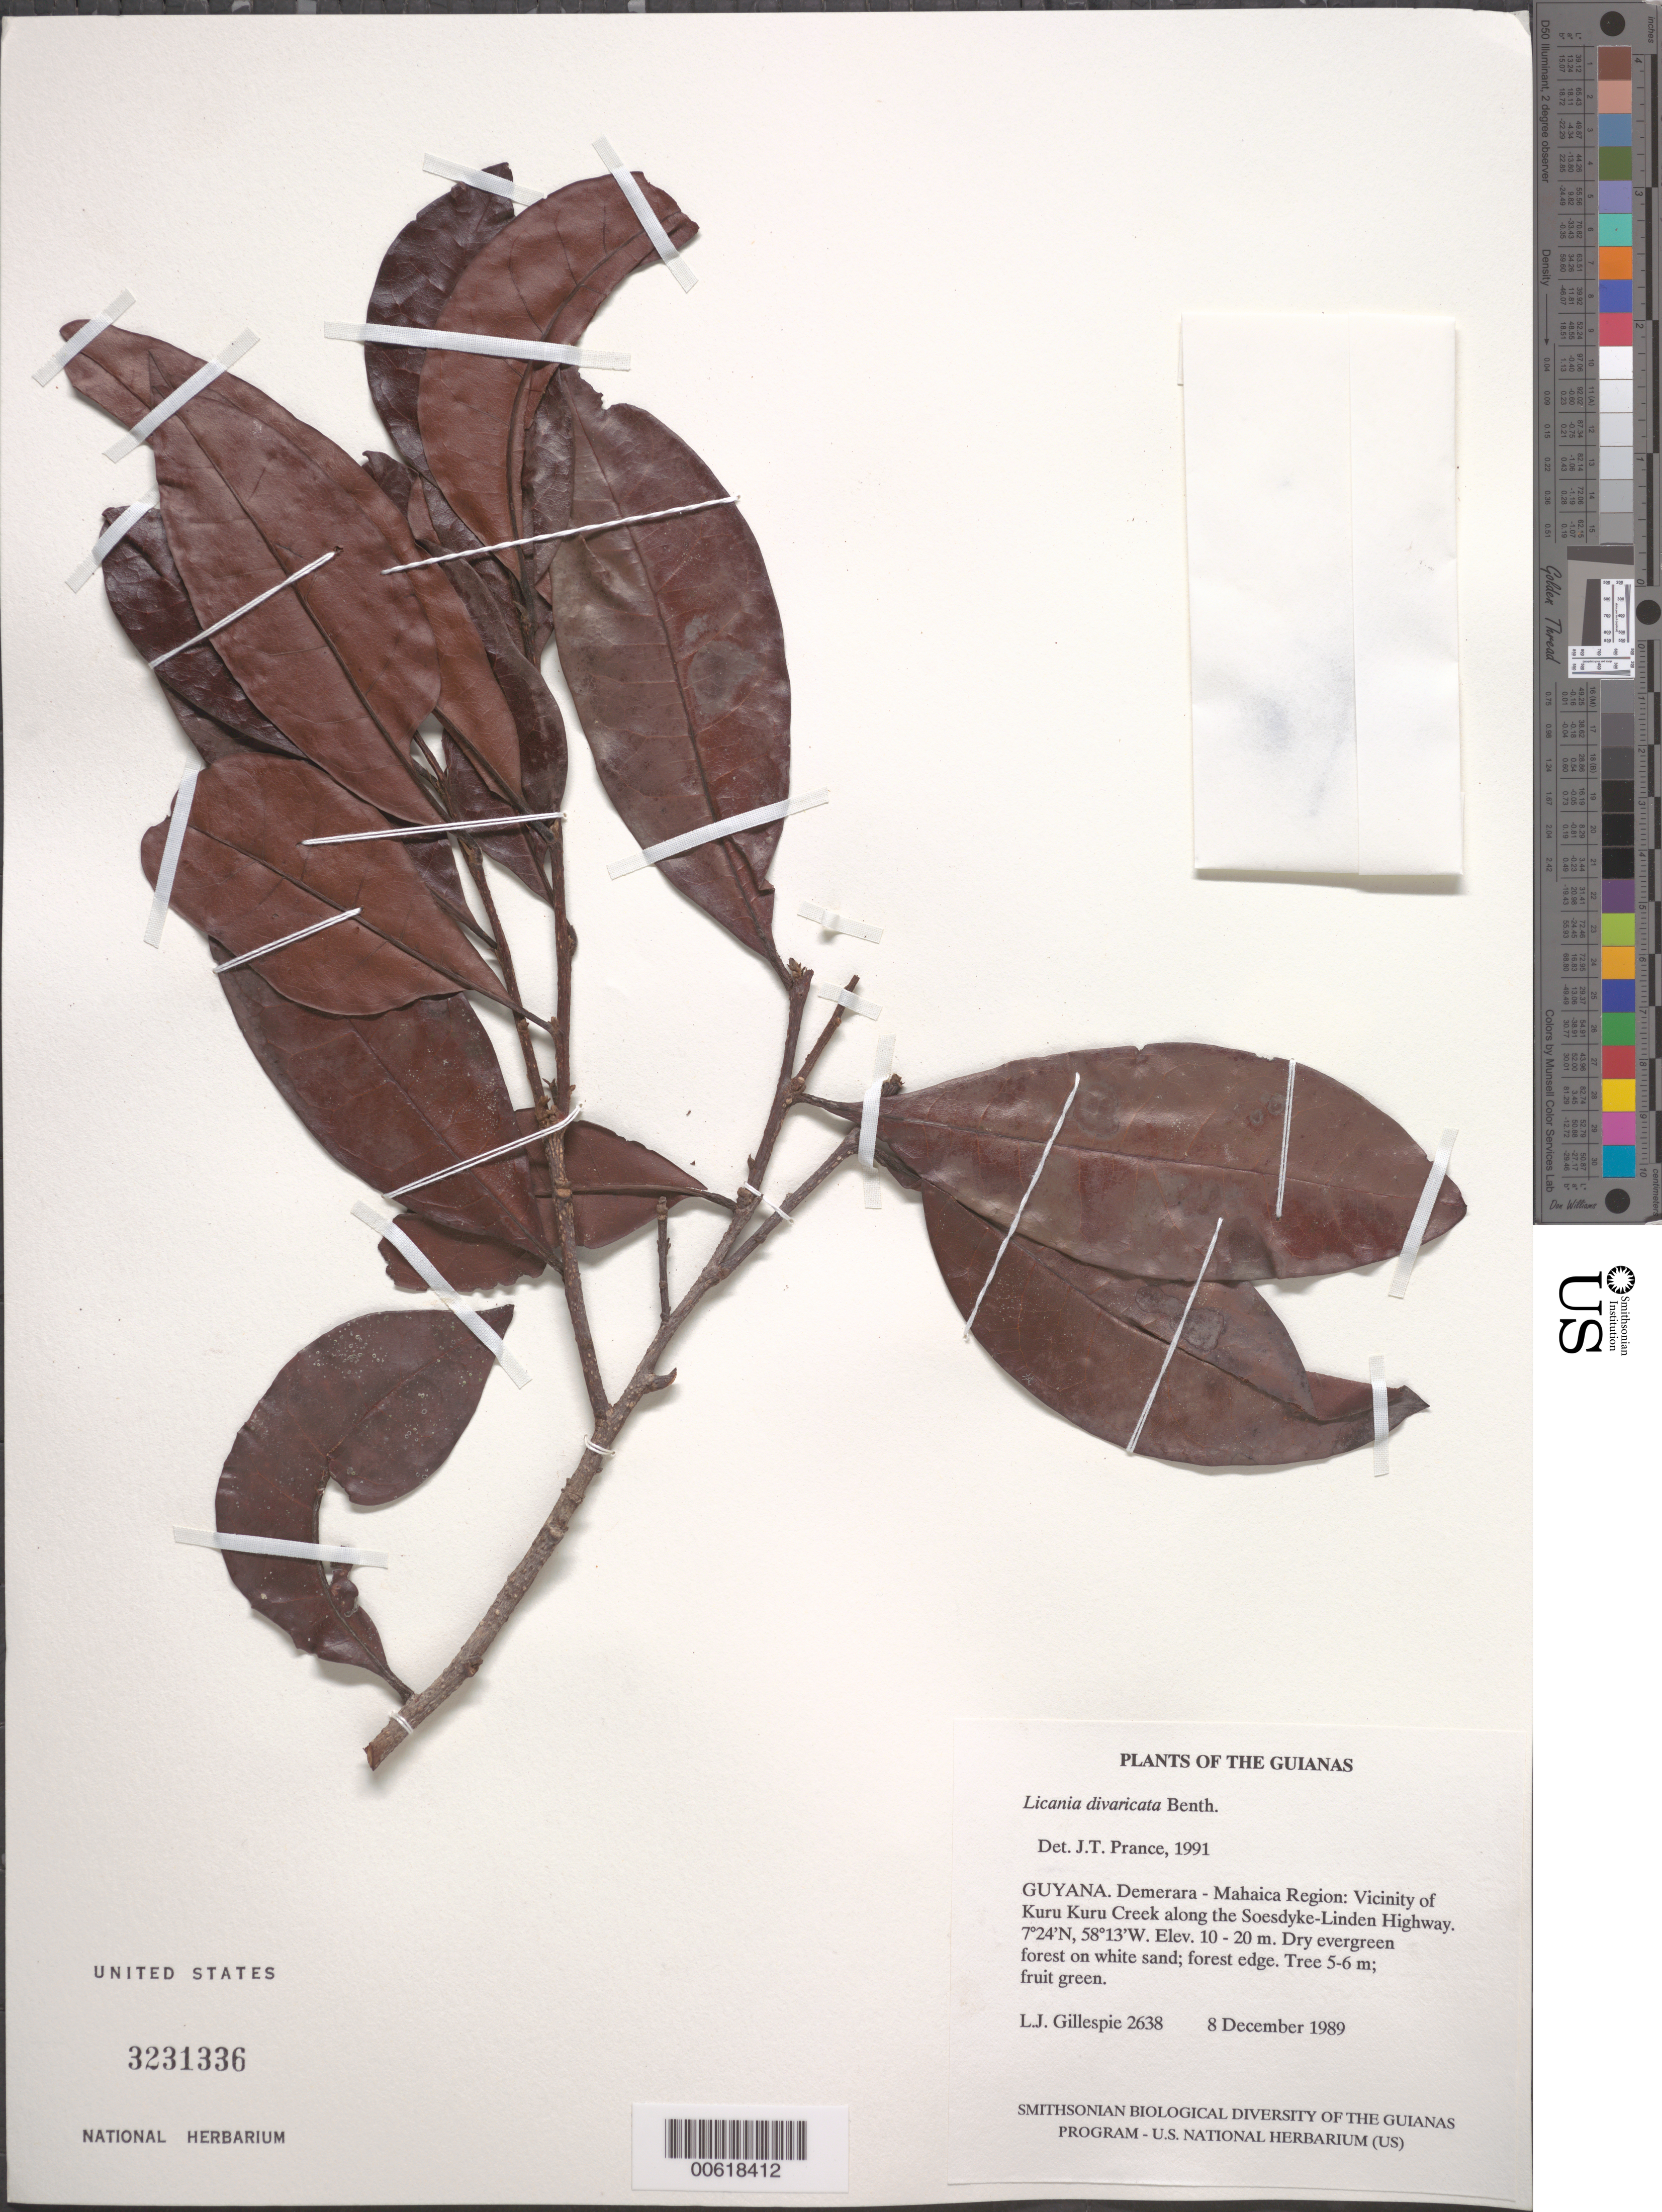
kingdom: Plantae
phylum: Tracheophyta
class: Magnoliopsida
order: Malpighiales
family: Chrysobalanaceae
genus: Hymenopus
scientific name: Hymenopus divaricatus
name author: (Benth.) Sothers & Prance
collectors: L. J. Gillespie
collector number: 2638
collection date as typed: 8 December 1989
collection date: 1989-12-08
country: Guyana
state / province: Demerara-Mahaica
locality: Vicinity of Kuru Kuru Creek along the Soesdyke-Linden Highway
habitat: Dry evergreen forest on white sand; forest edge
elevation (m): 10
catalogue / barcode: US 3231336